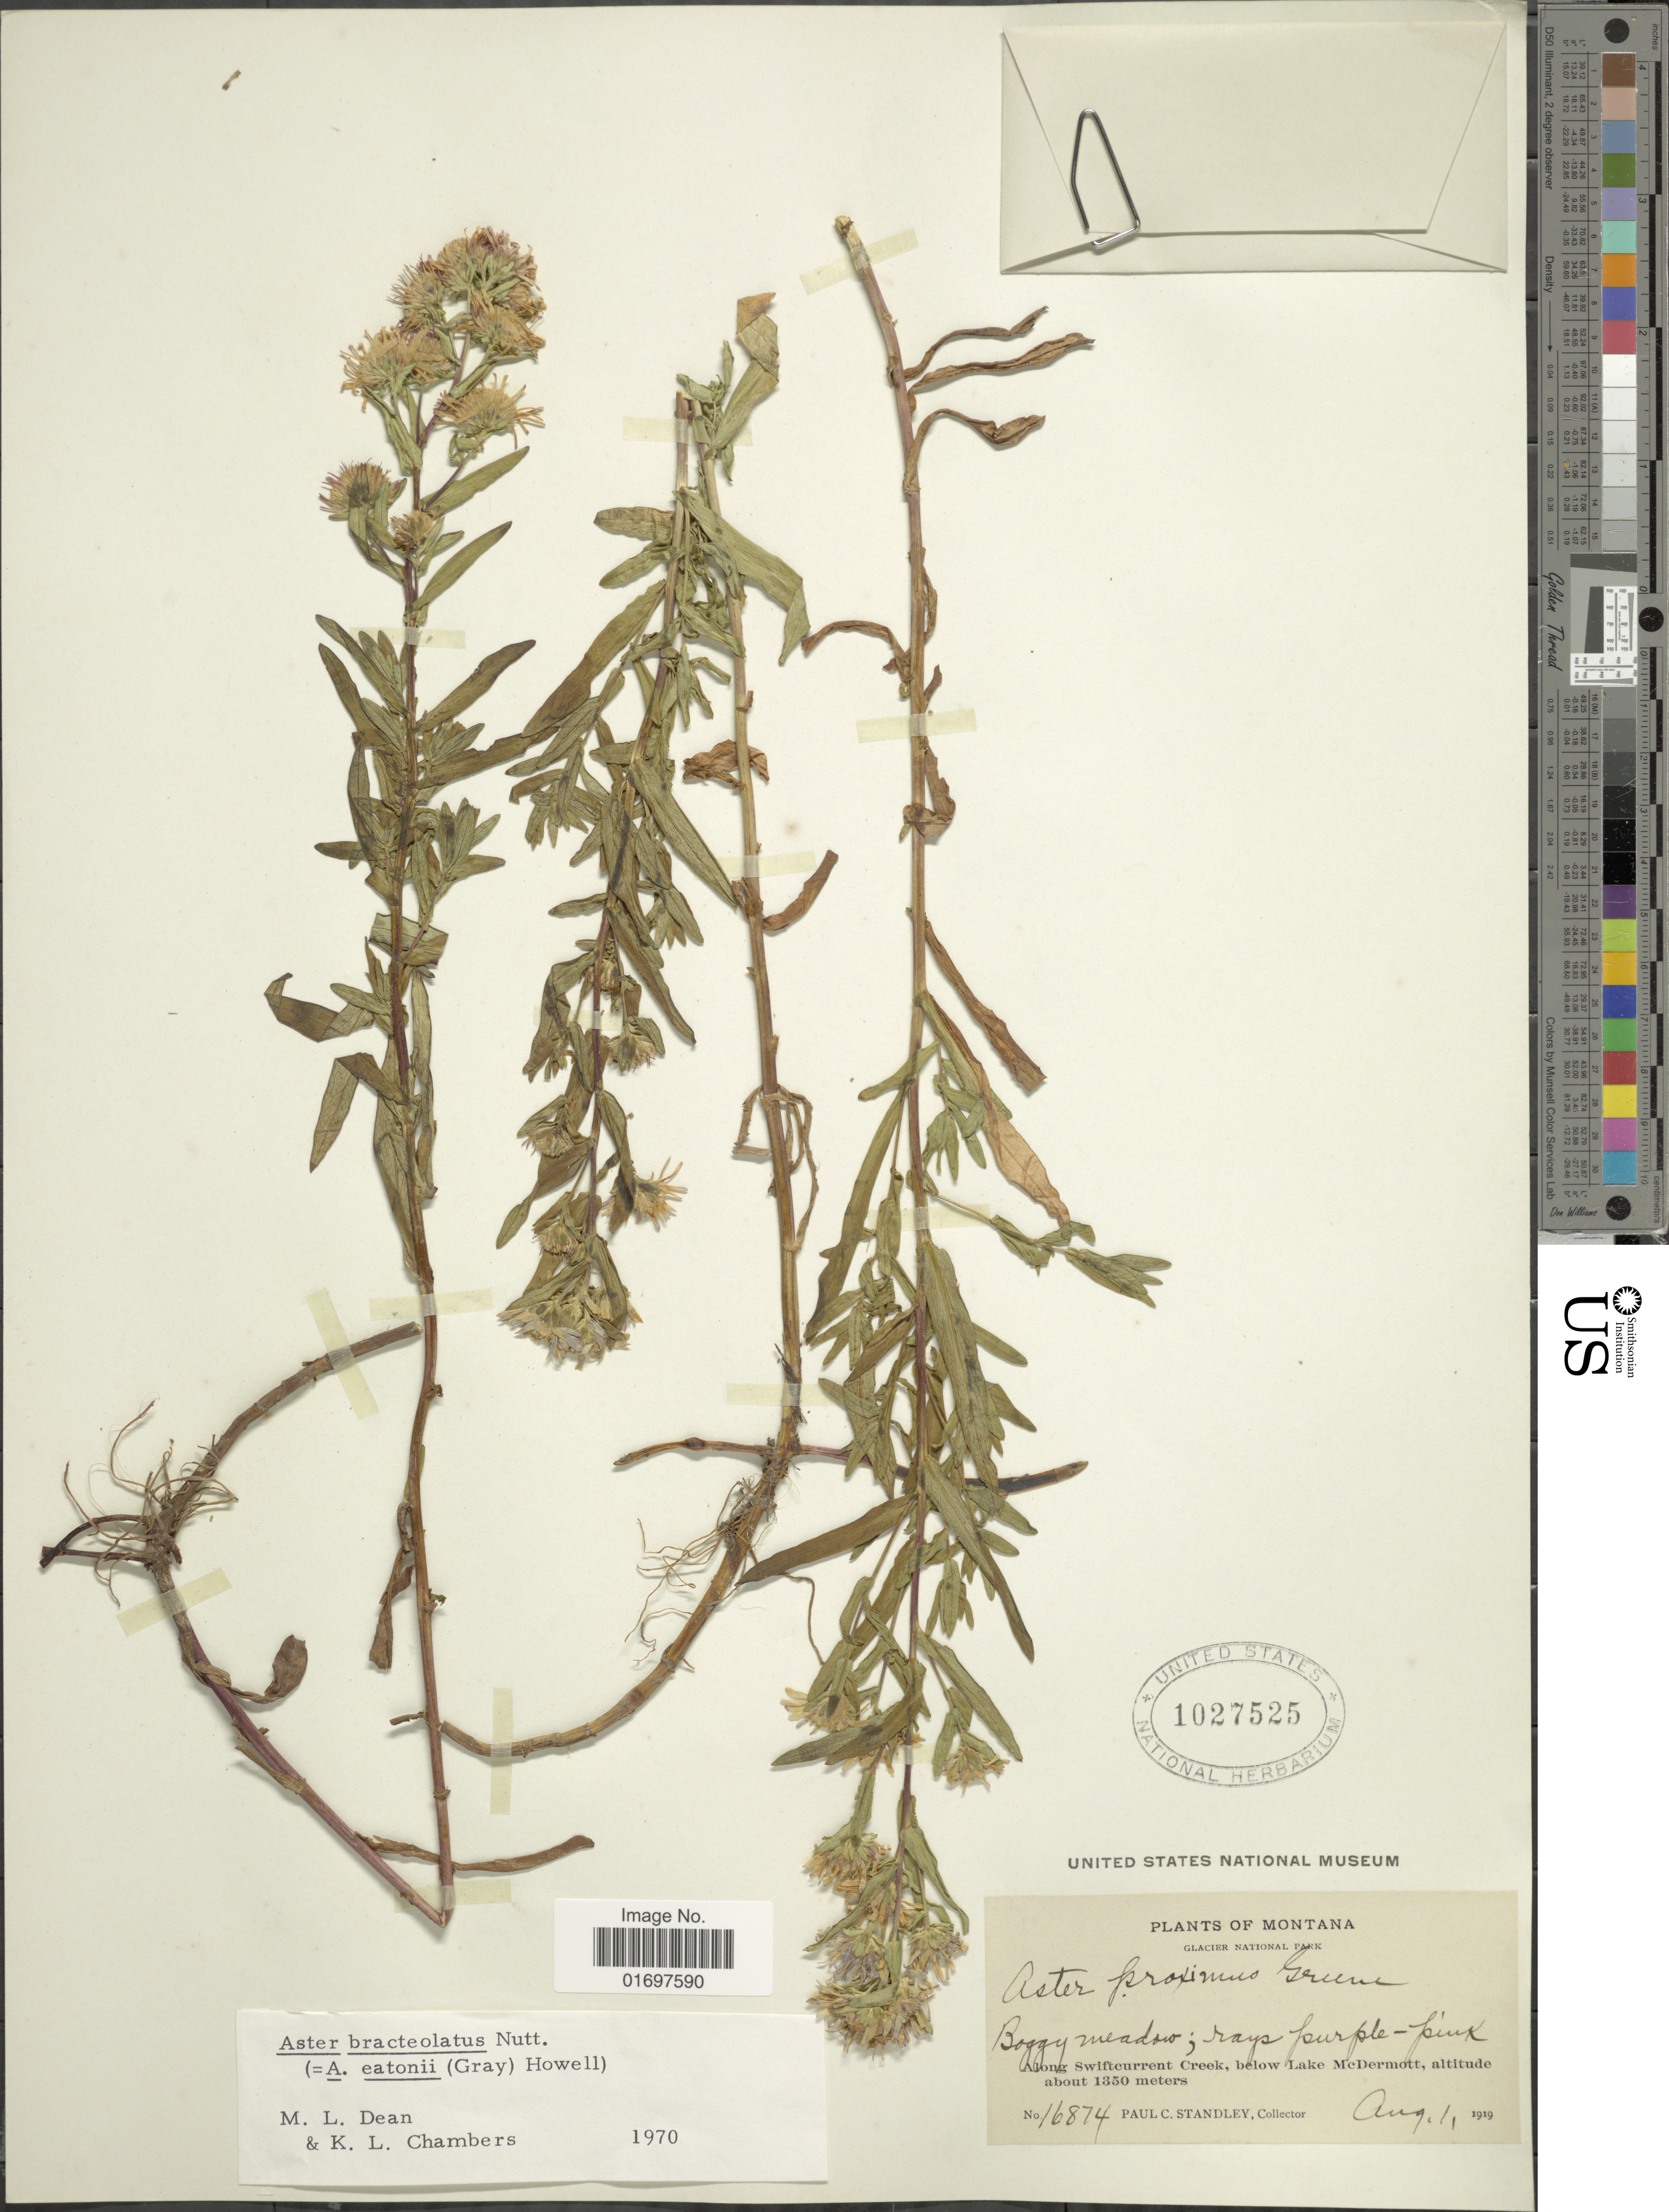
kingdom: Plantae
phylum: Tracheophyta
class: Magnoliopsida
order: Asterales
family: Asteraceae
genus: Symphyotrichum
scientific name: Symphyotrichum bracteolatum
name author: (Nutt.) G.L. Nesom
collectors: P. C. Standley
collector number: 16874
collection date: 1919-08-01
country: United States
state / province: Montana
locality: Montana, Glacier National Park, Along Swiftcurrent Creek, below Lake McDermott.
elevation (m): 1350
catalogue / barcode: US 1027525